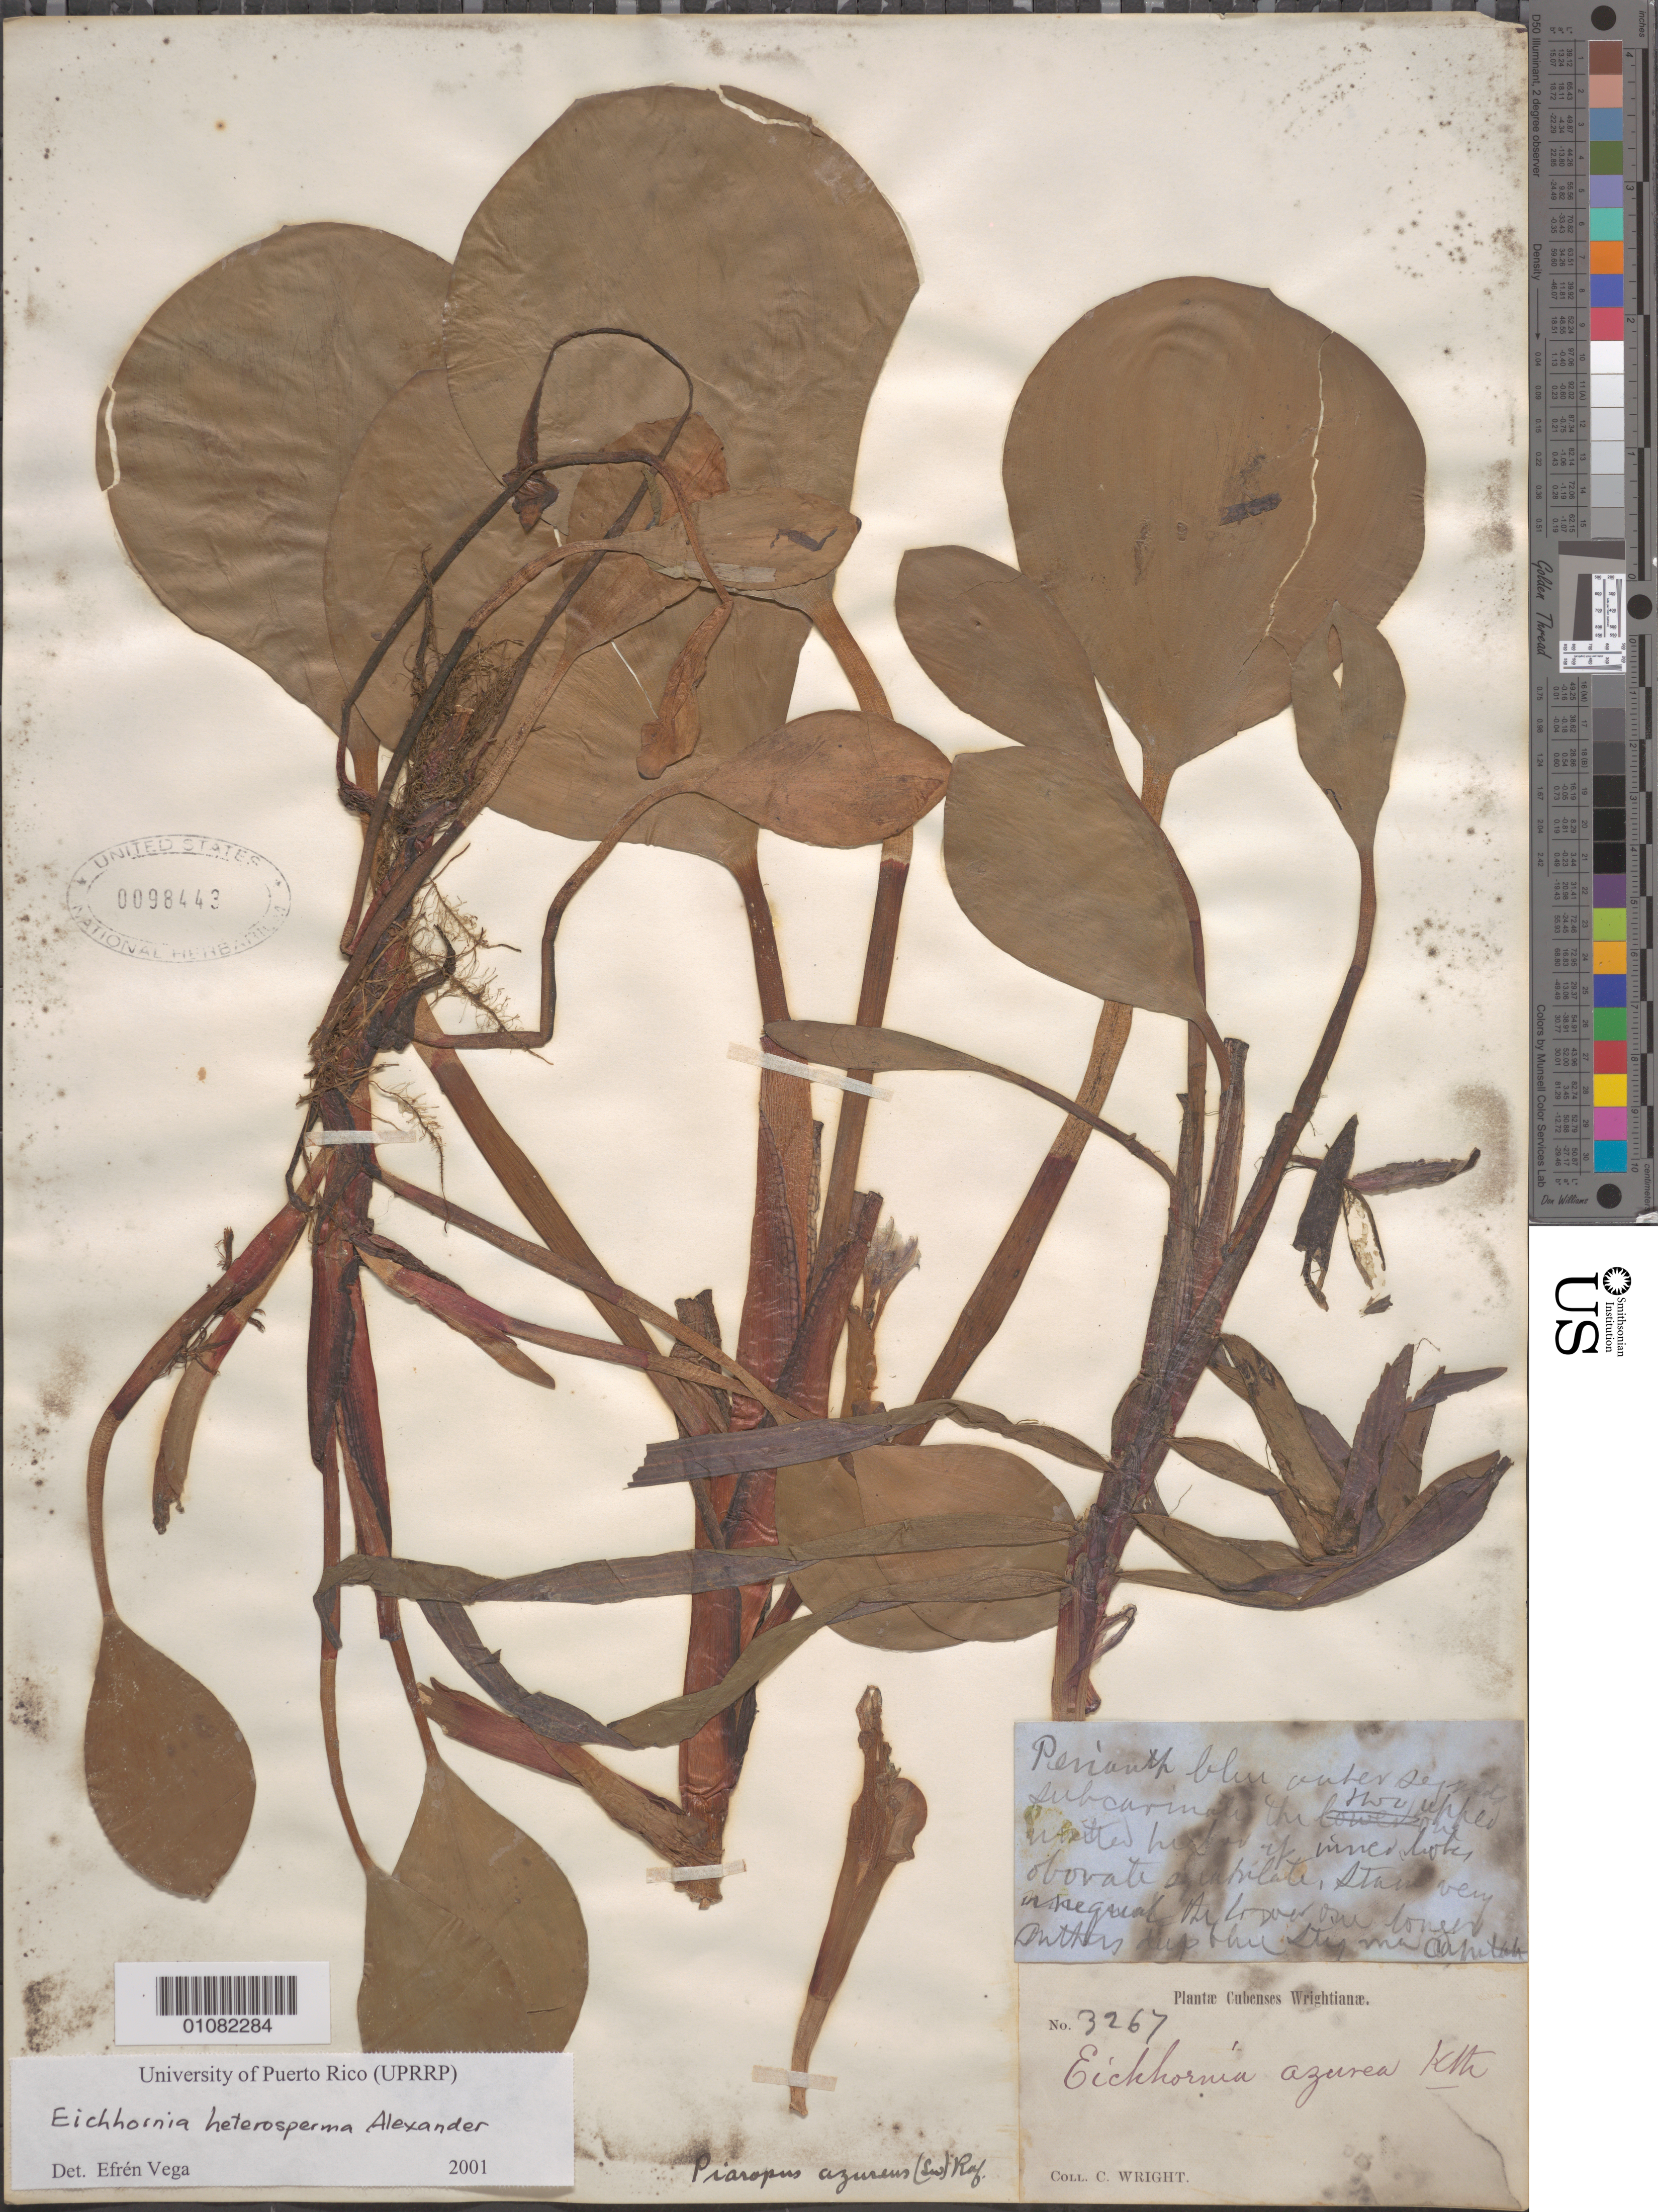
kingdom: Plantae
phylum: Tracheophyta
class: Liliopsida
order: Commelinales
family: Pontederiaceae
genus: Eichhornia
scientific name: Eichhornia heterosperma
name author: Alexander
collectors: C. Wright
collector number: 3267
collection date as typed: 1800 to 1899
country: Cuba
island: Cuba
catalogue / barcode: US 98443